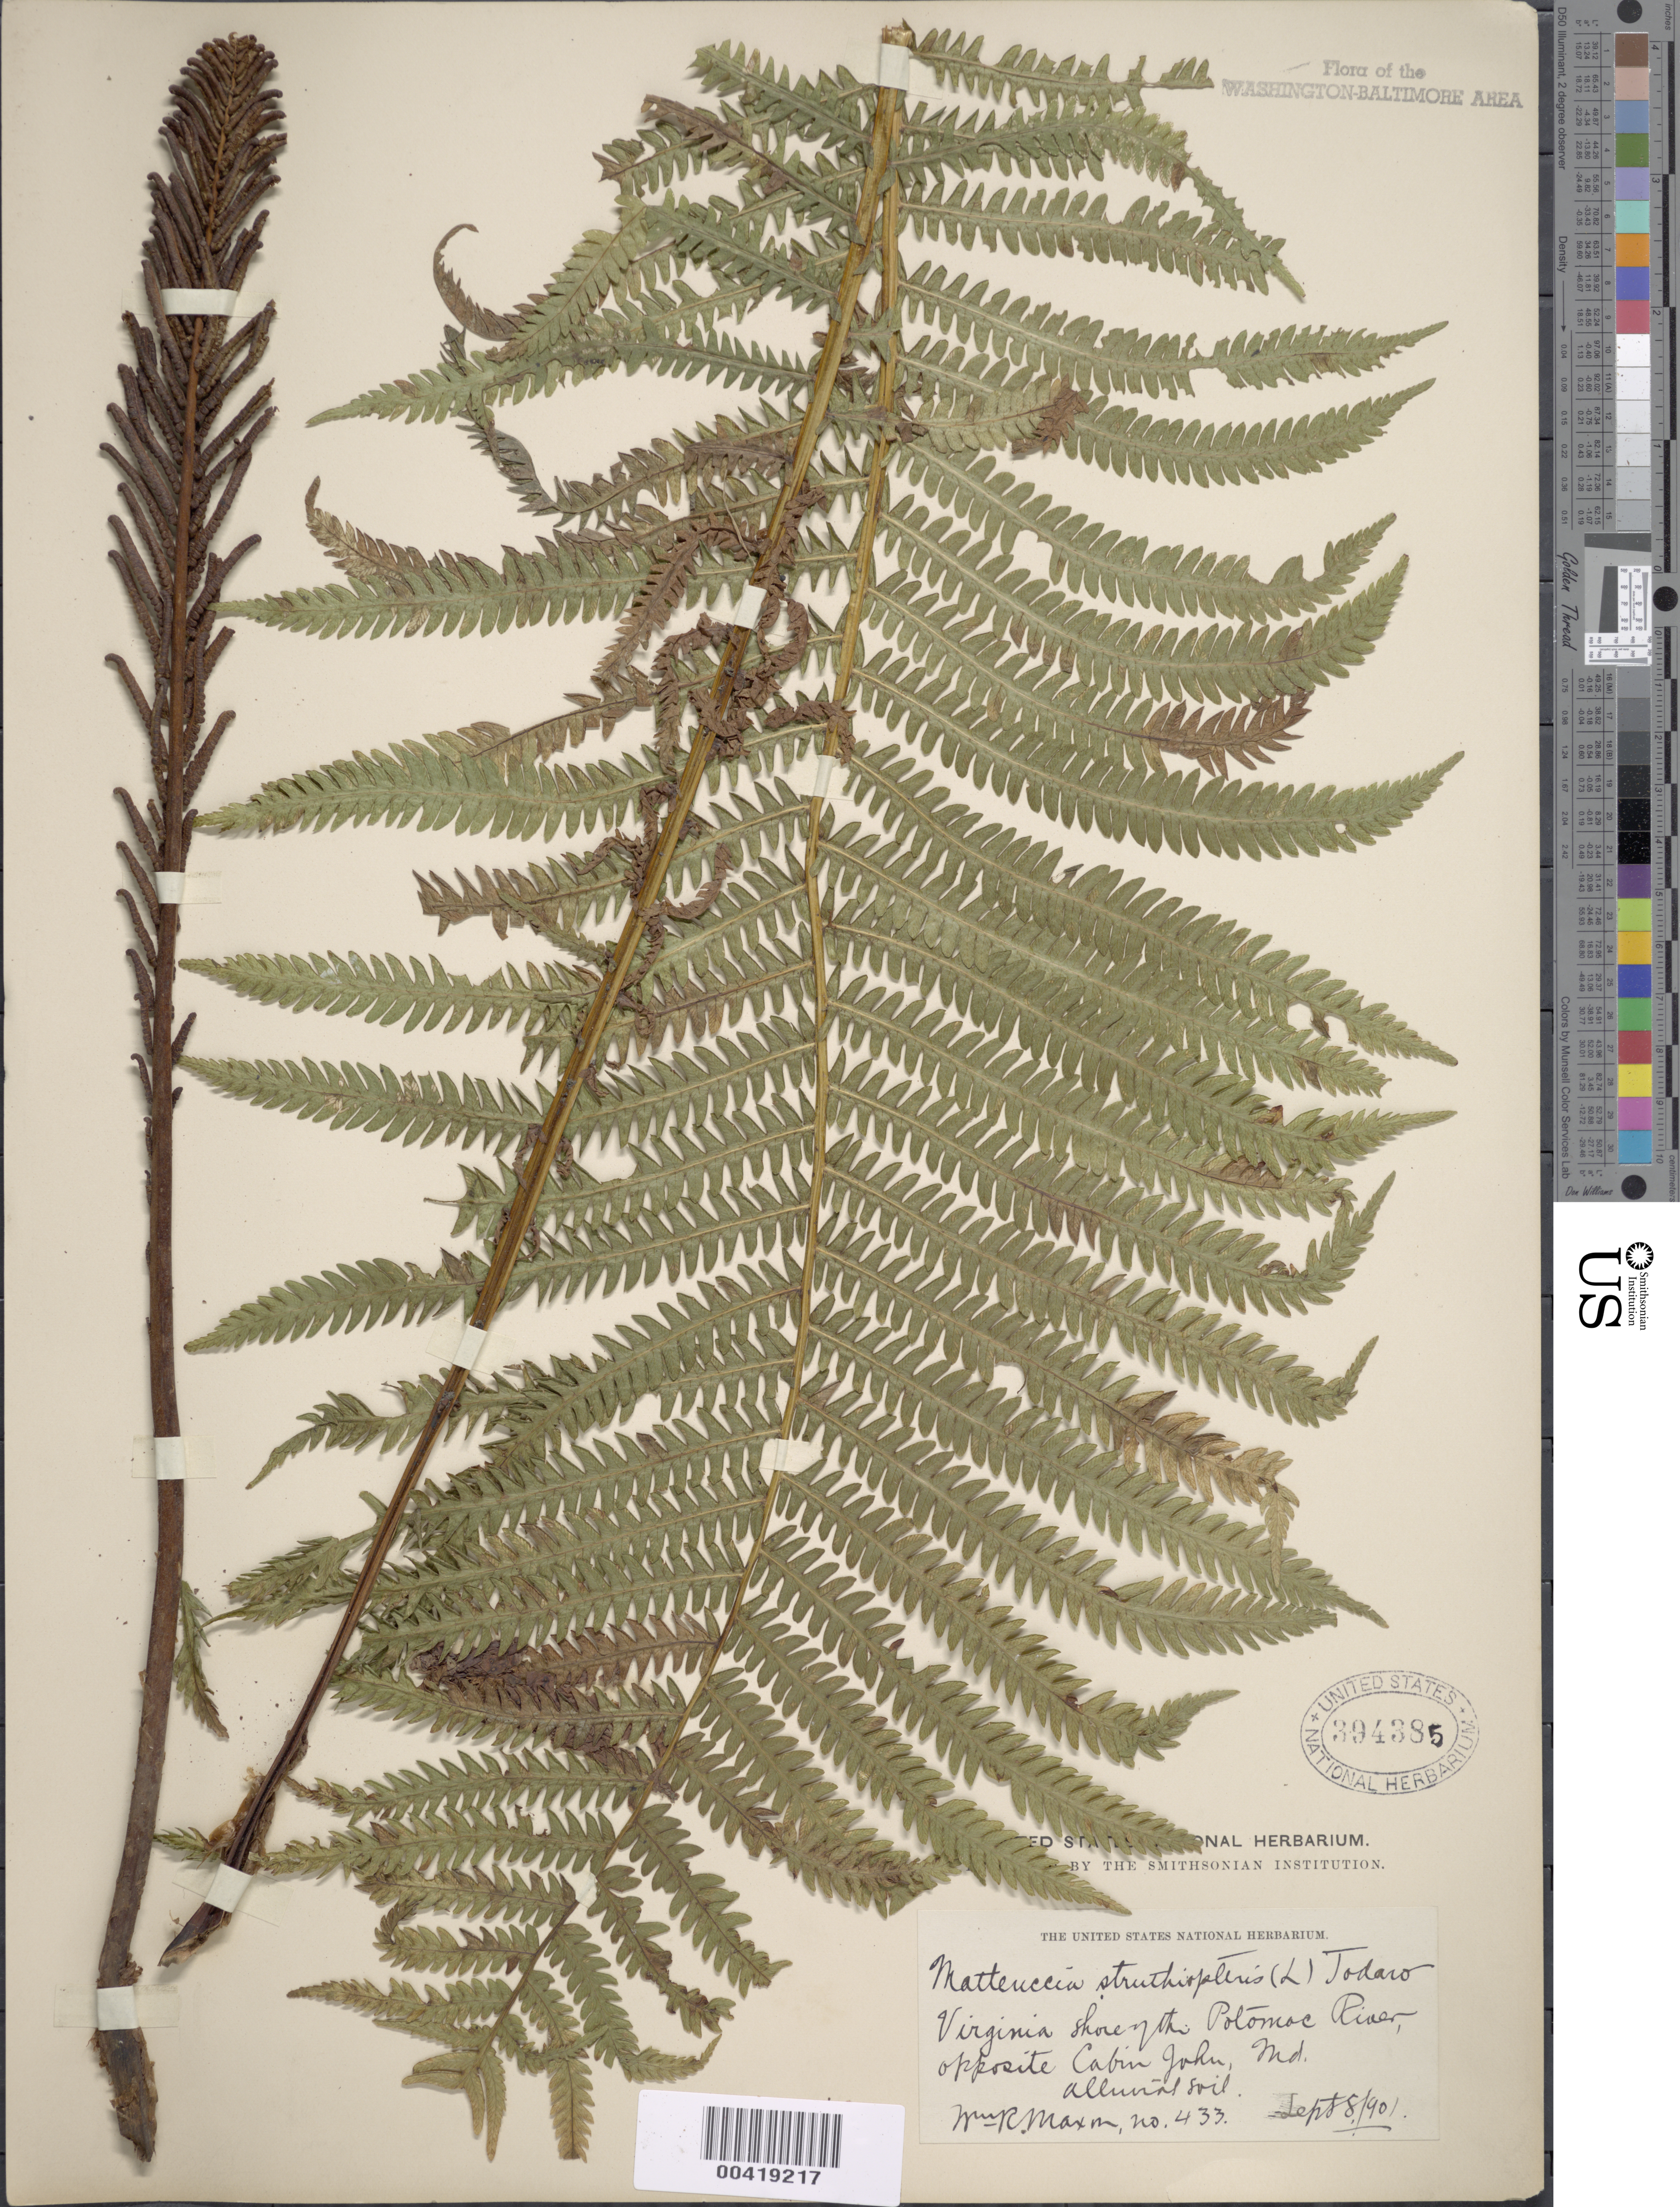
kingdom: Plantae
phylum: Tracheophyta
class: Polypodiopsida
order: Polypodiales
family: Onocleaceae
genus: Matteuccia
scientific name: Matteuccia struthiopteris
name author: (L.) Tod.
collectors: W. R. Maxon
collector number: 433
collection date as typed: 08 Sep 1901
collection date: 1901-09-08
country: United States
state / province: Virginia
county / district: Fairfax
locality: Potomac banks, opposite Cabin John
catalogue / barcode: US 394385